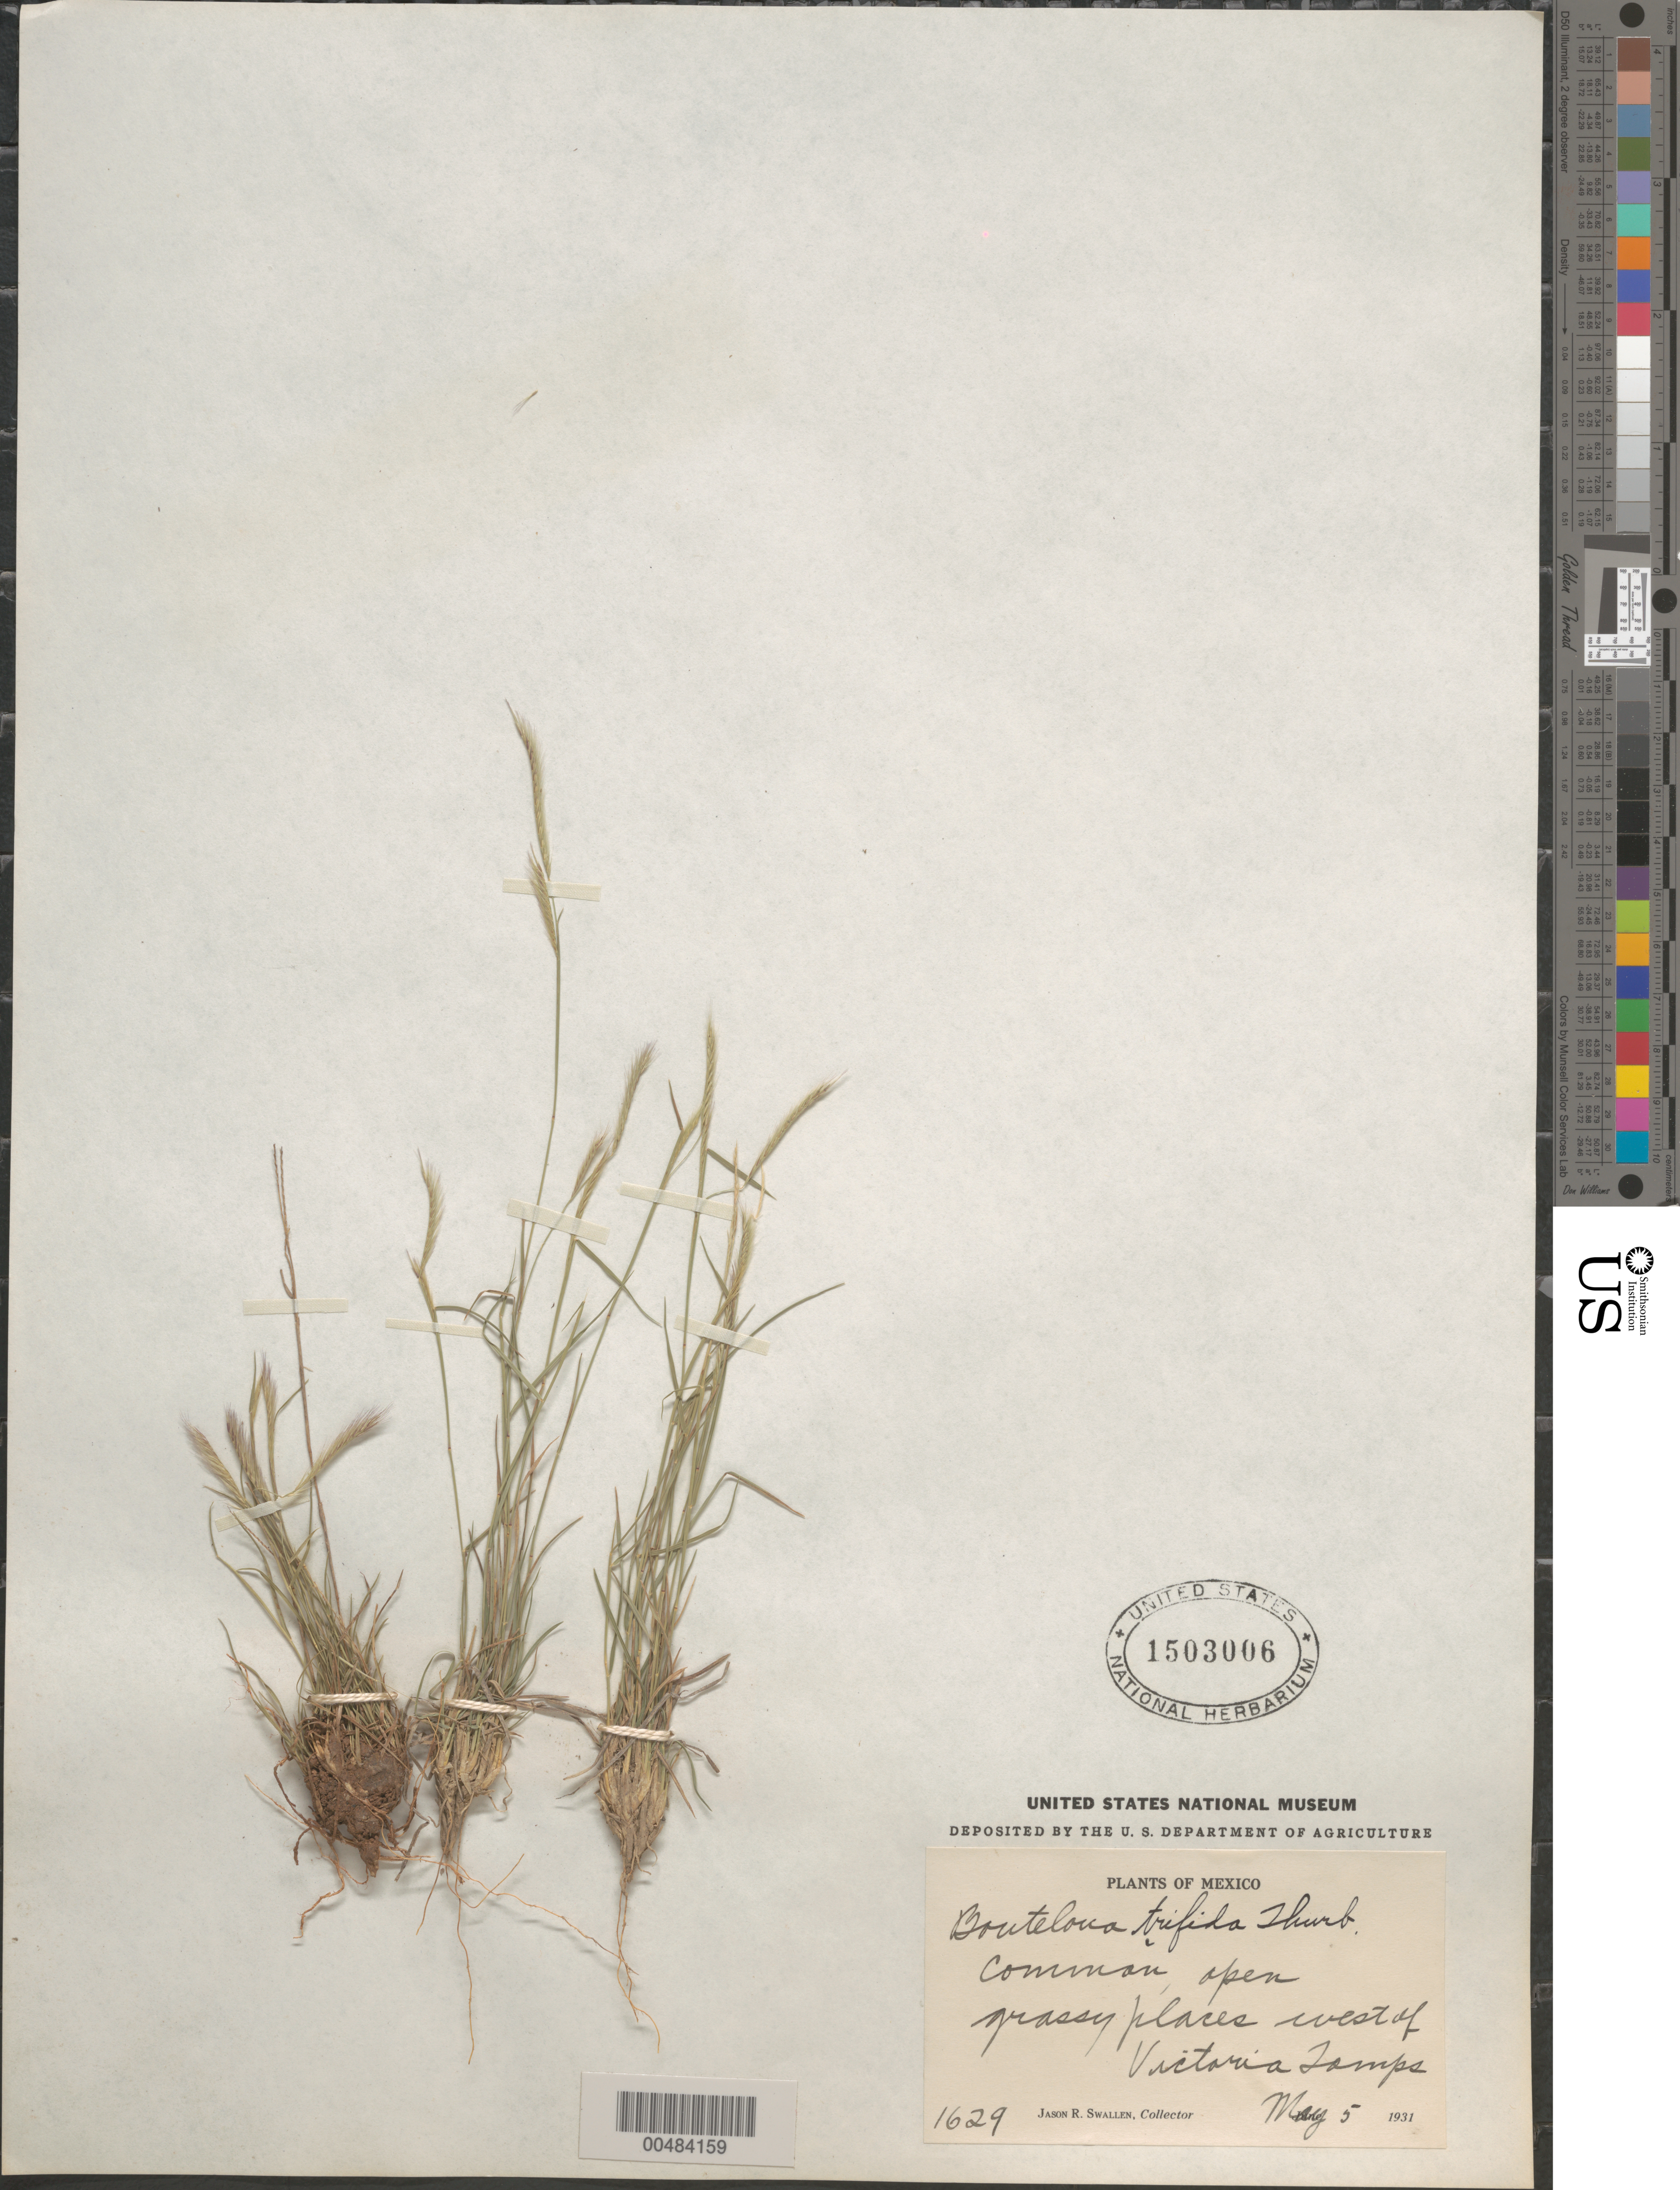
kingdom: Plantae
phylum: Tracheophyta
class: Liliopsida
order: Poales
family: Poaceae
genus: Bouteloua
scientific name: Bouteloua trifida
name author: Thurb.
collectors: J. R. Swallen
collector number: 1629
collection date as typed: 5 May 1931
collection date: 1931-05-05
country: Mexico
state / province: Tamaulipas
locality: W of Victoria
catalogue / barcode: US 1503006